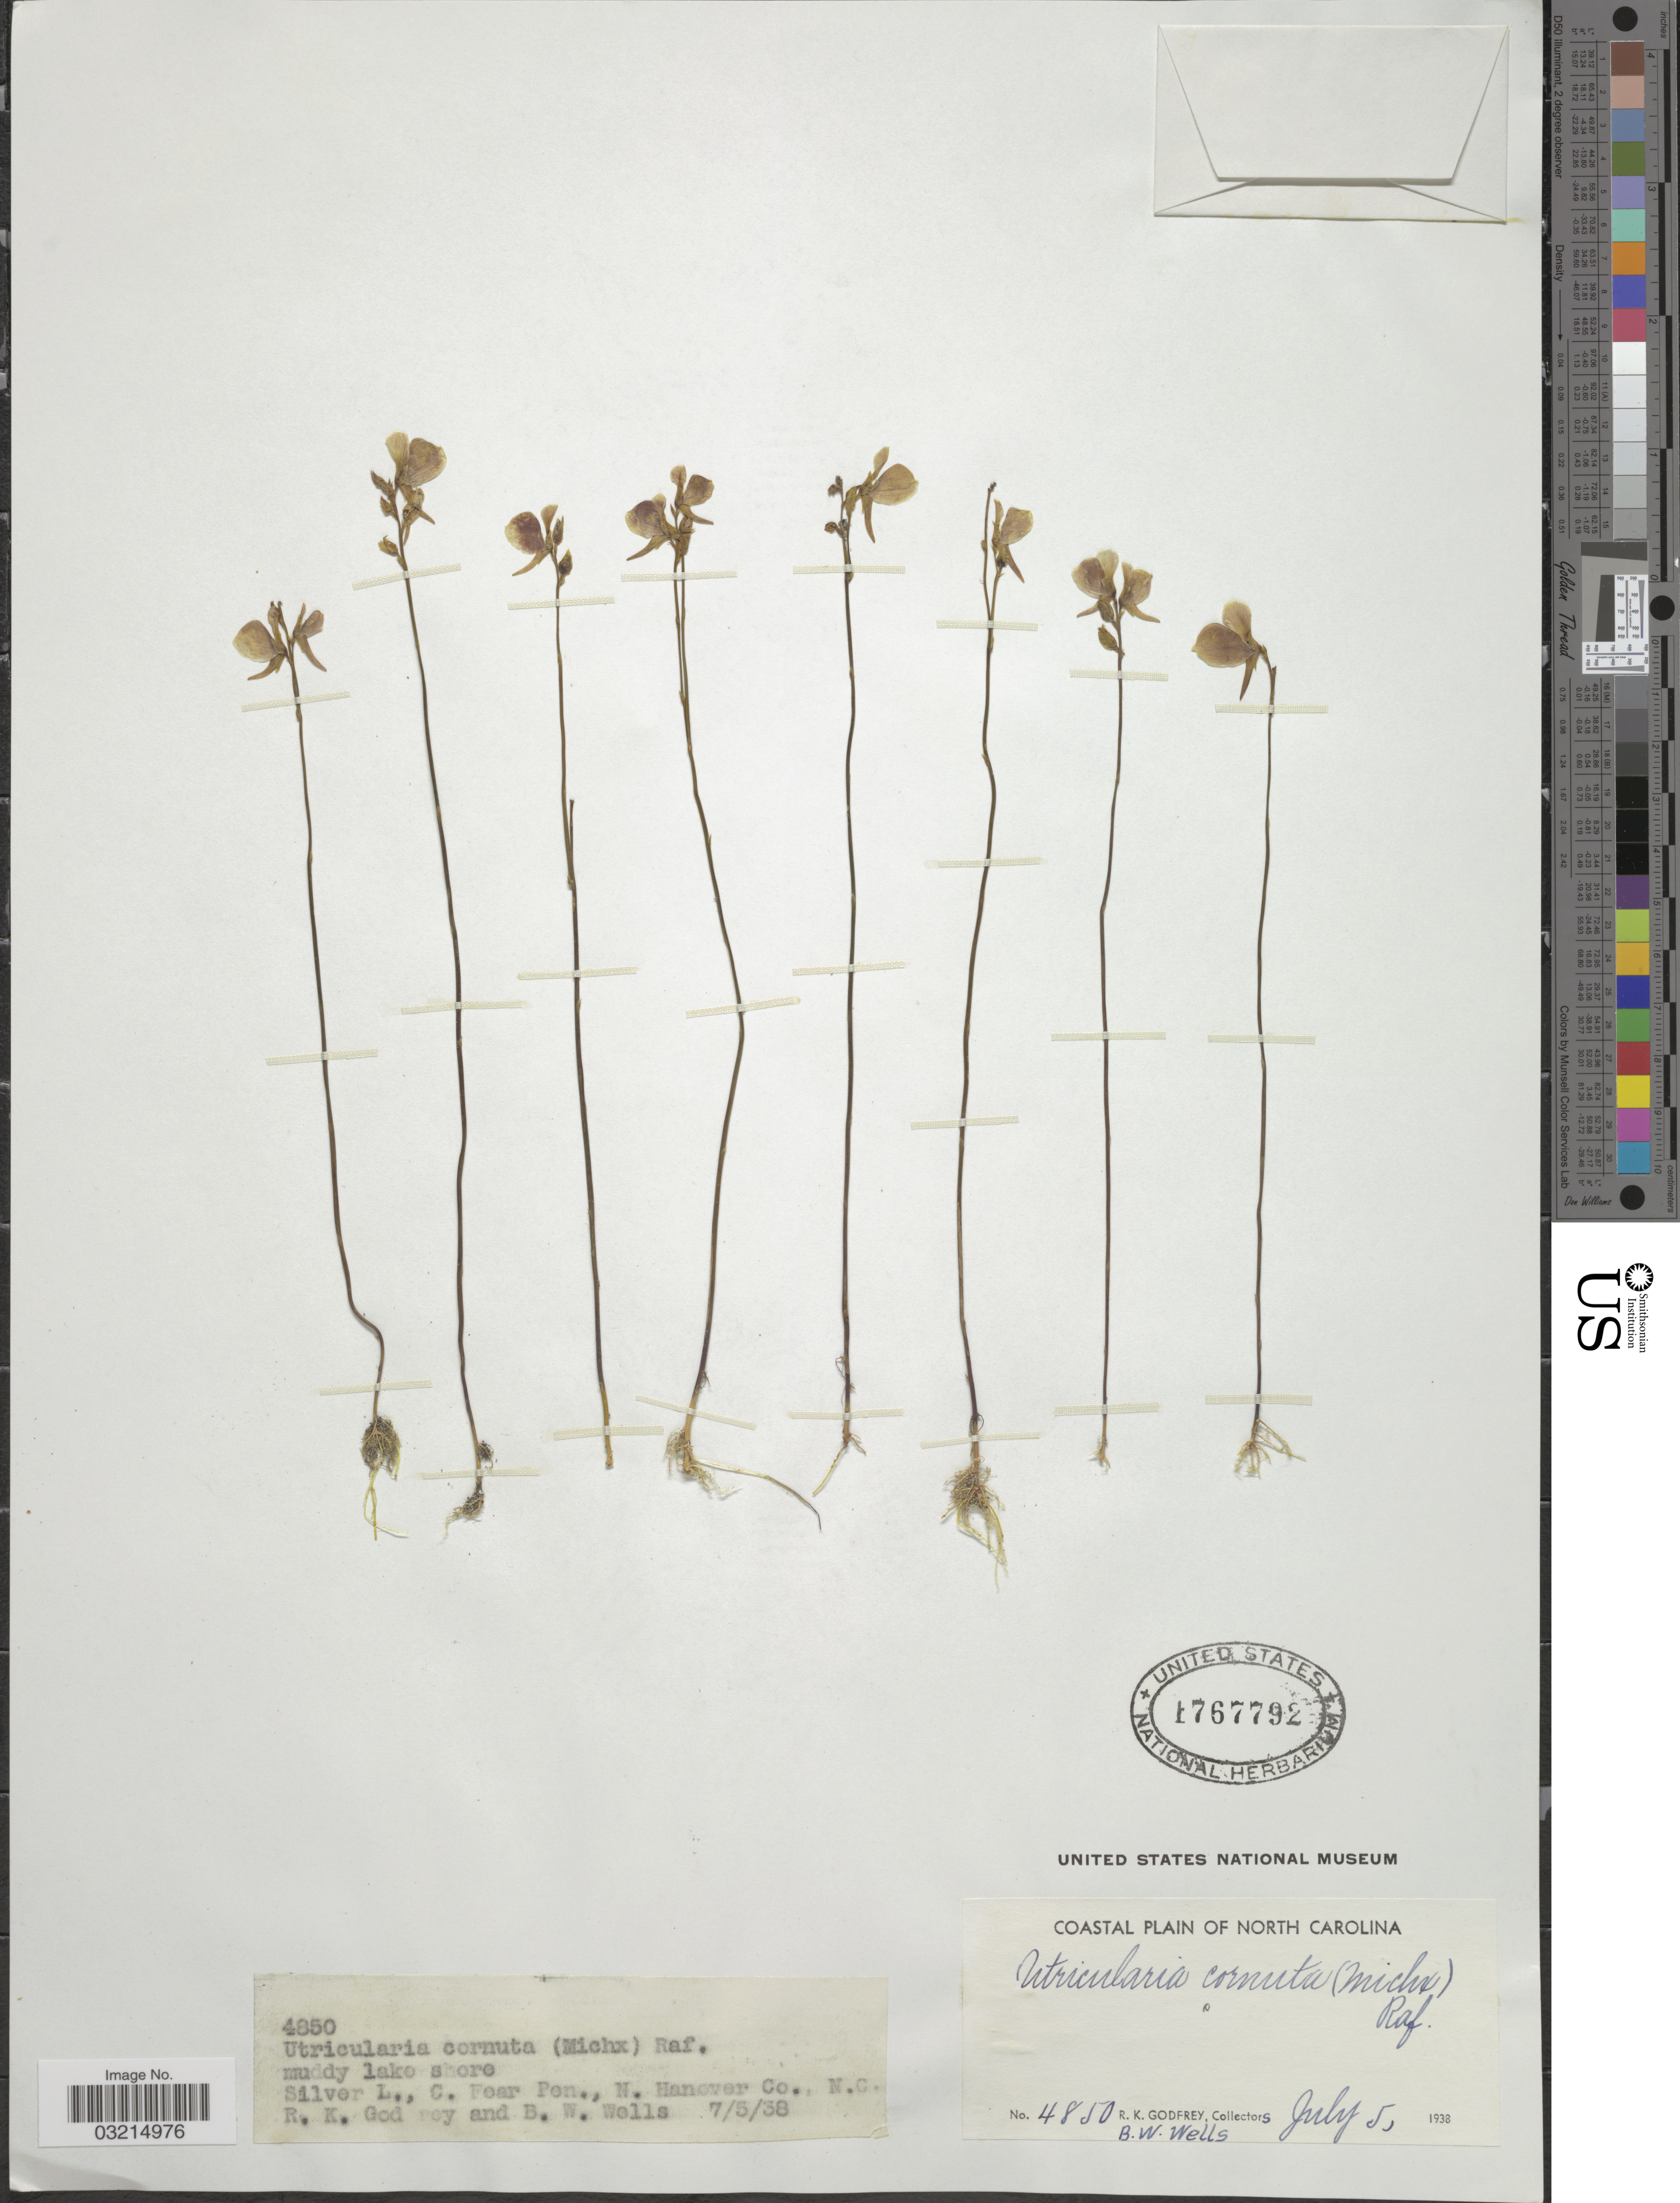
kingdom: Plantae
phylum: Tracheophyta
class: Magnoliopsida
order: Lamiales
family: Lentibulariaceae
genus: Utricularia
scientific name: Utricularia cornuta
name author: Michx.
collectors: R. K. Godfrey & B. Wells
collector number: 4850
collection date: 1938-07-05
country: United States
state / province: North Carolina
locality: Coastal Plain of North Carolina. Silver L., C. Fear Pen., N. Hanover Co.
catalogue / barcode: US 1767792